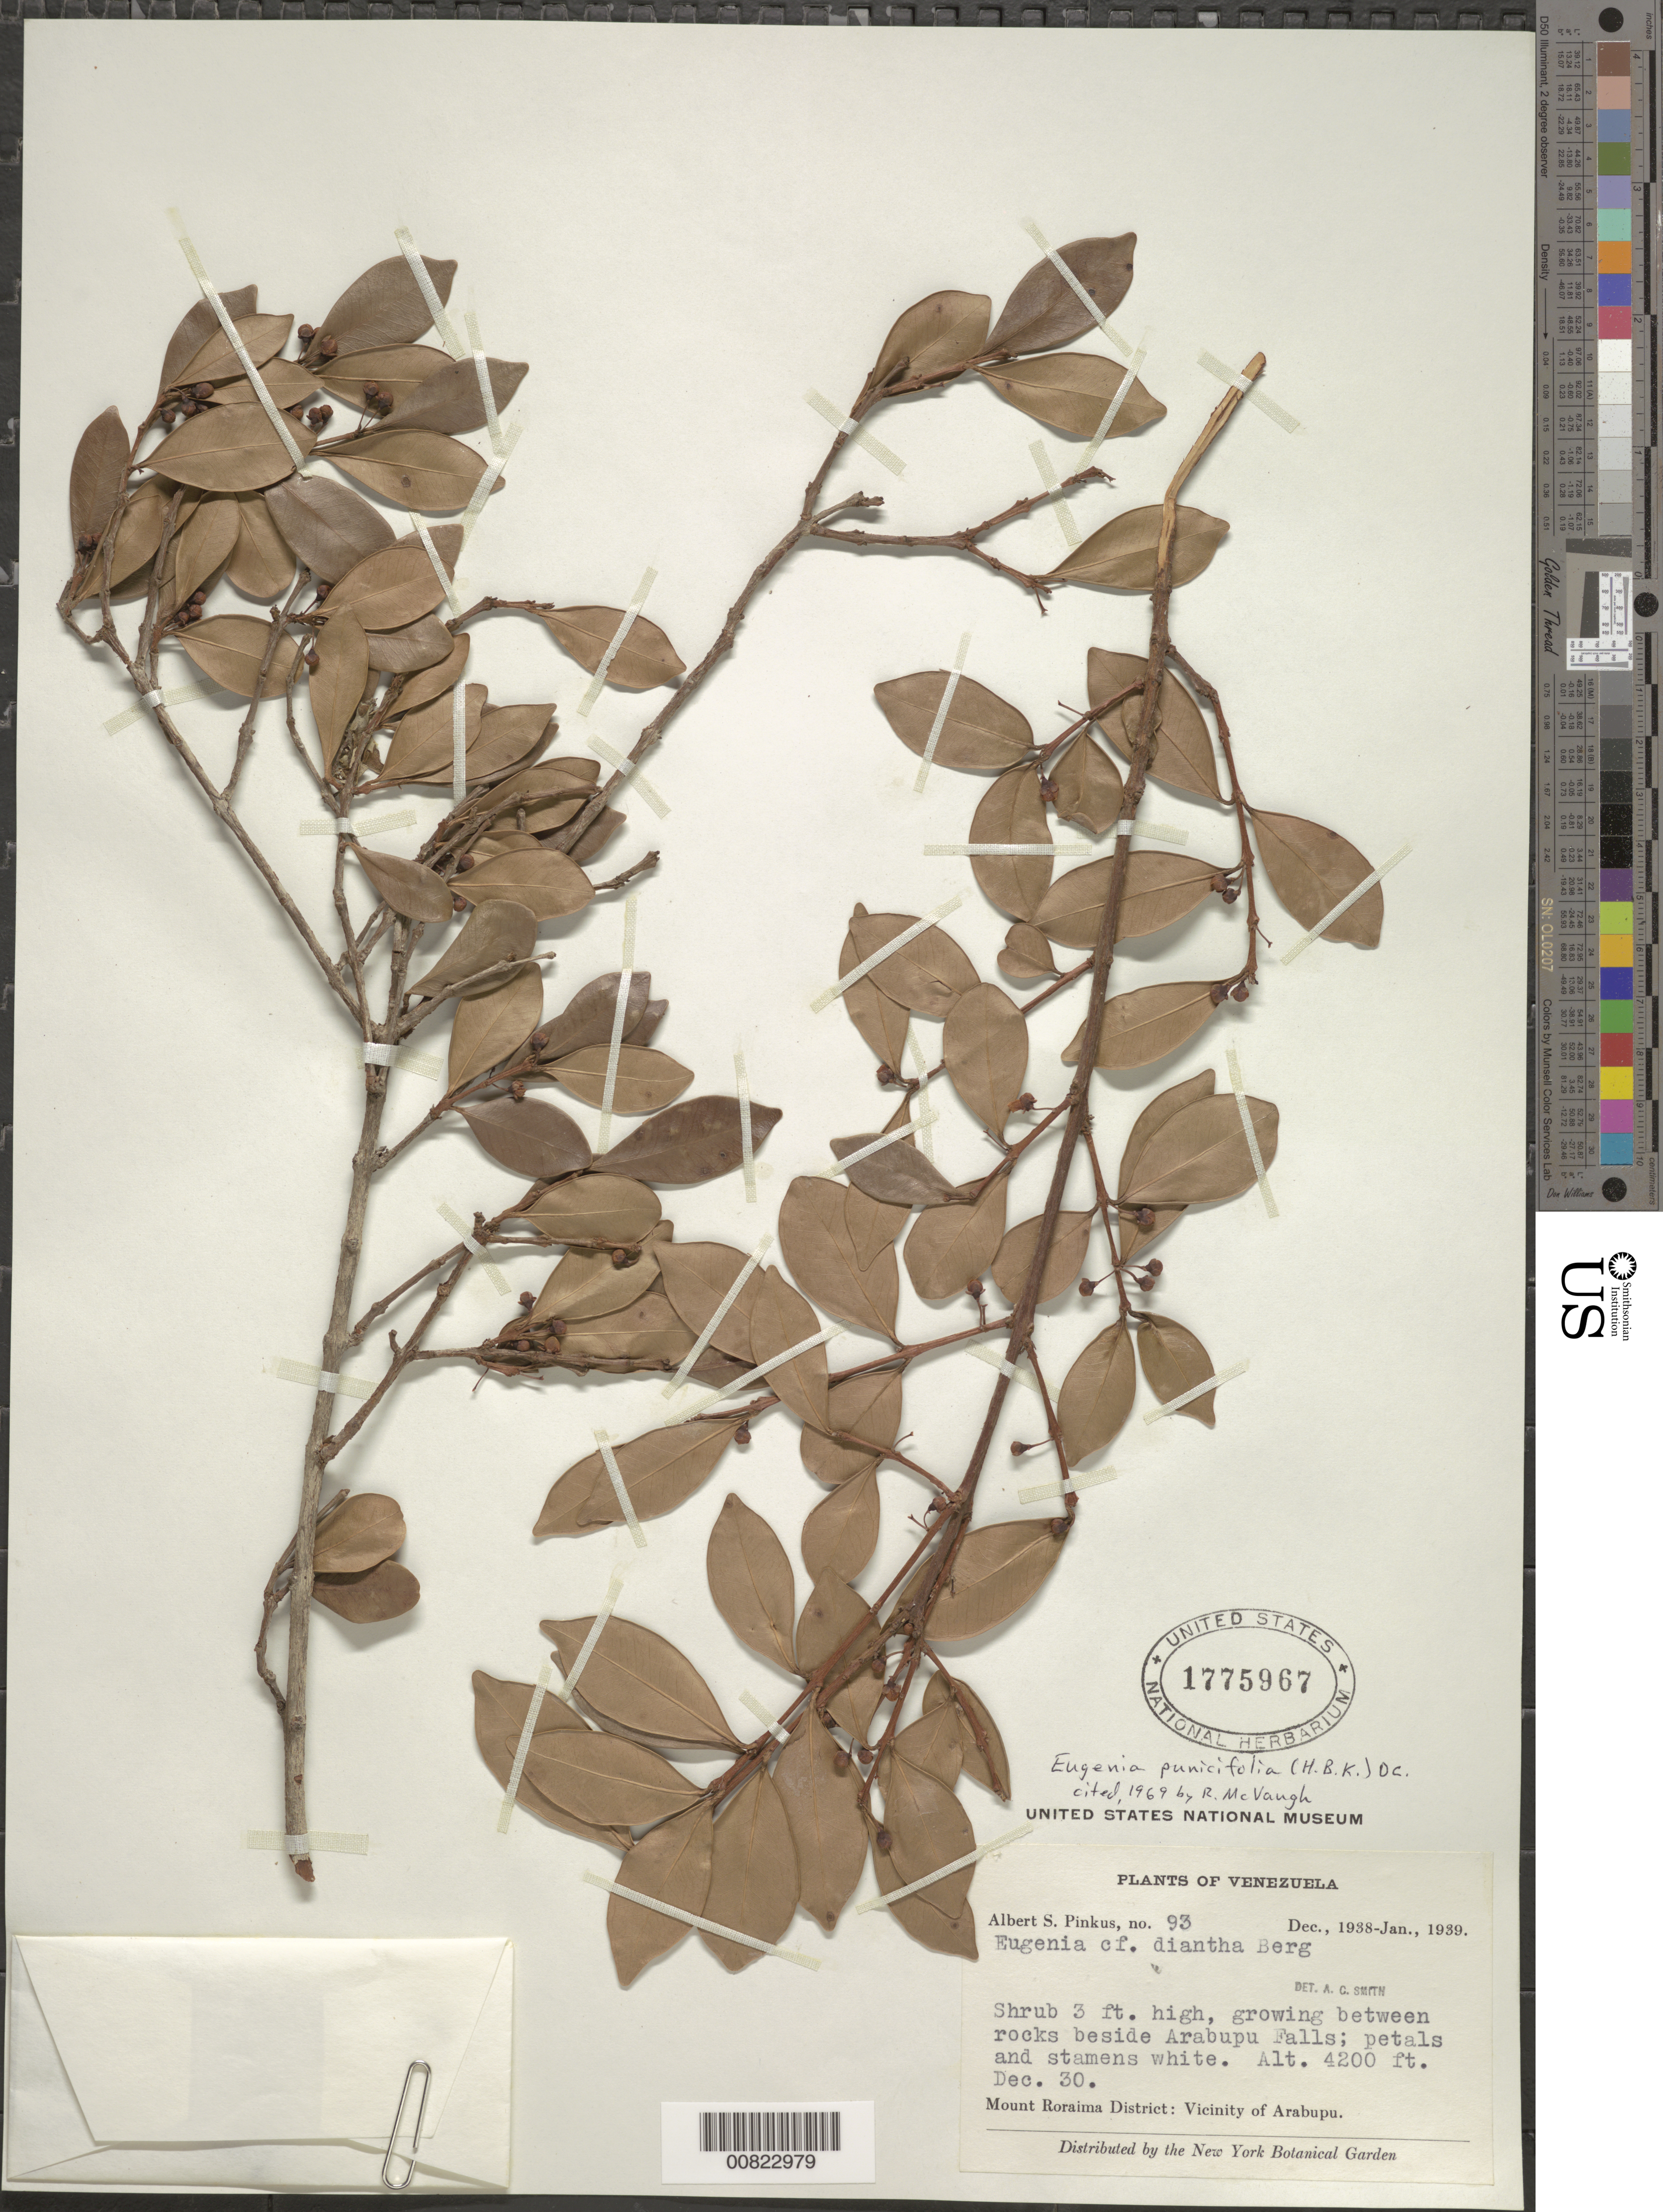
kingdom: Plantae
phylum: Tracheophyta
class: Magnoliopsida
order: Myrtales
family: Myrtaceae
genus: Eugenia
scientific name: Eugenia punicifolia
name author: (Kunth) DC.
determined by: McVaugh, R.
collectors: A. Pinkus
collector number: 93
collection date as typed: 30-Dec-38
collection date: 1938-12-30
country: Venezuela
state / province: Bolívar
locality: Mt. Roraima District; vic of Arabupu, near Arabupu Falls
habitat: Growing between rocks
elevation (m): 1280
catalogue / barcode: US 1775967